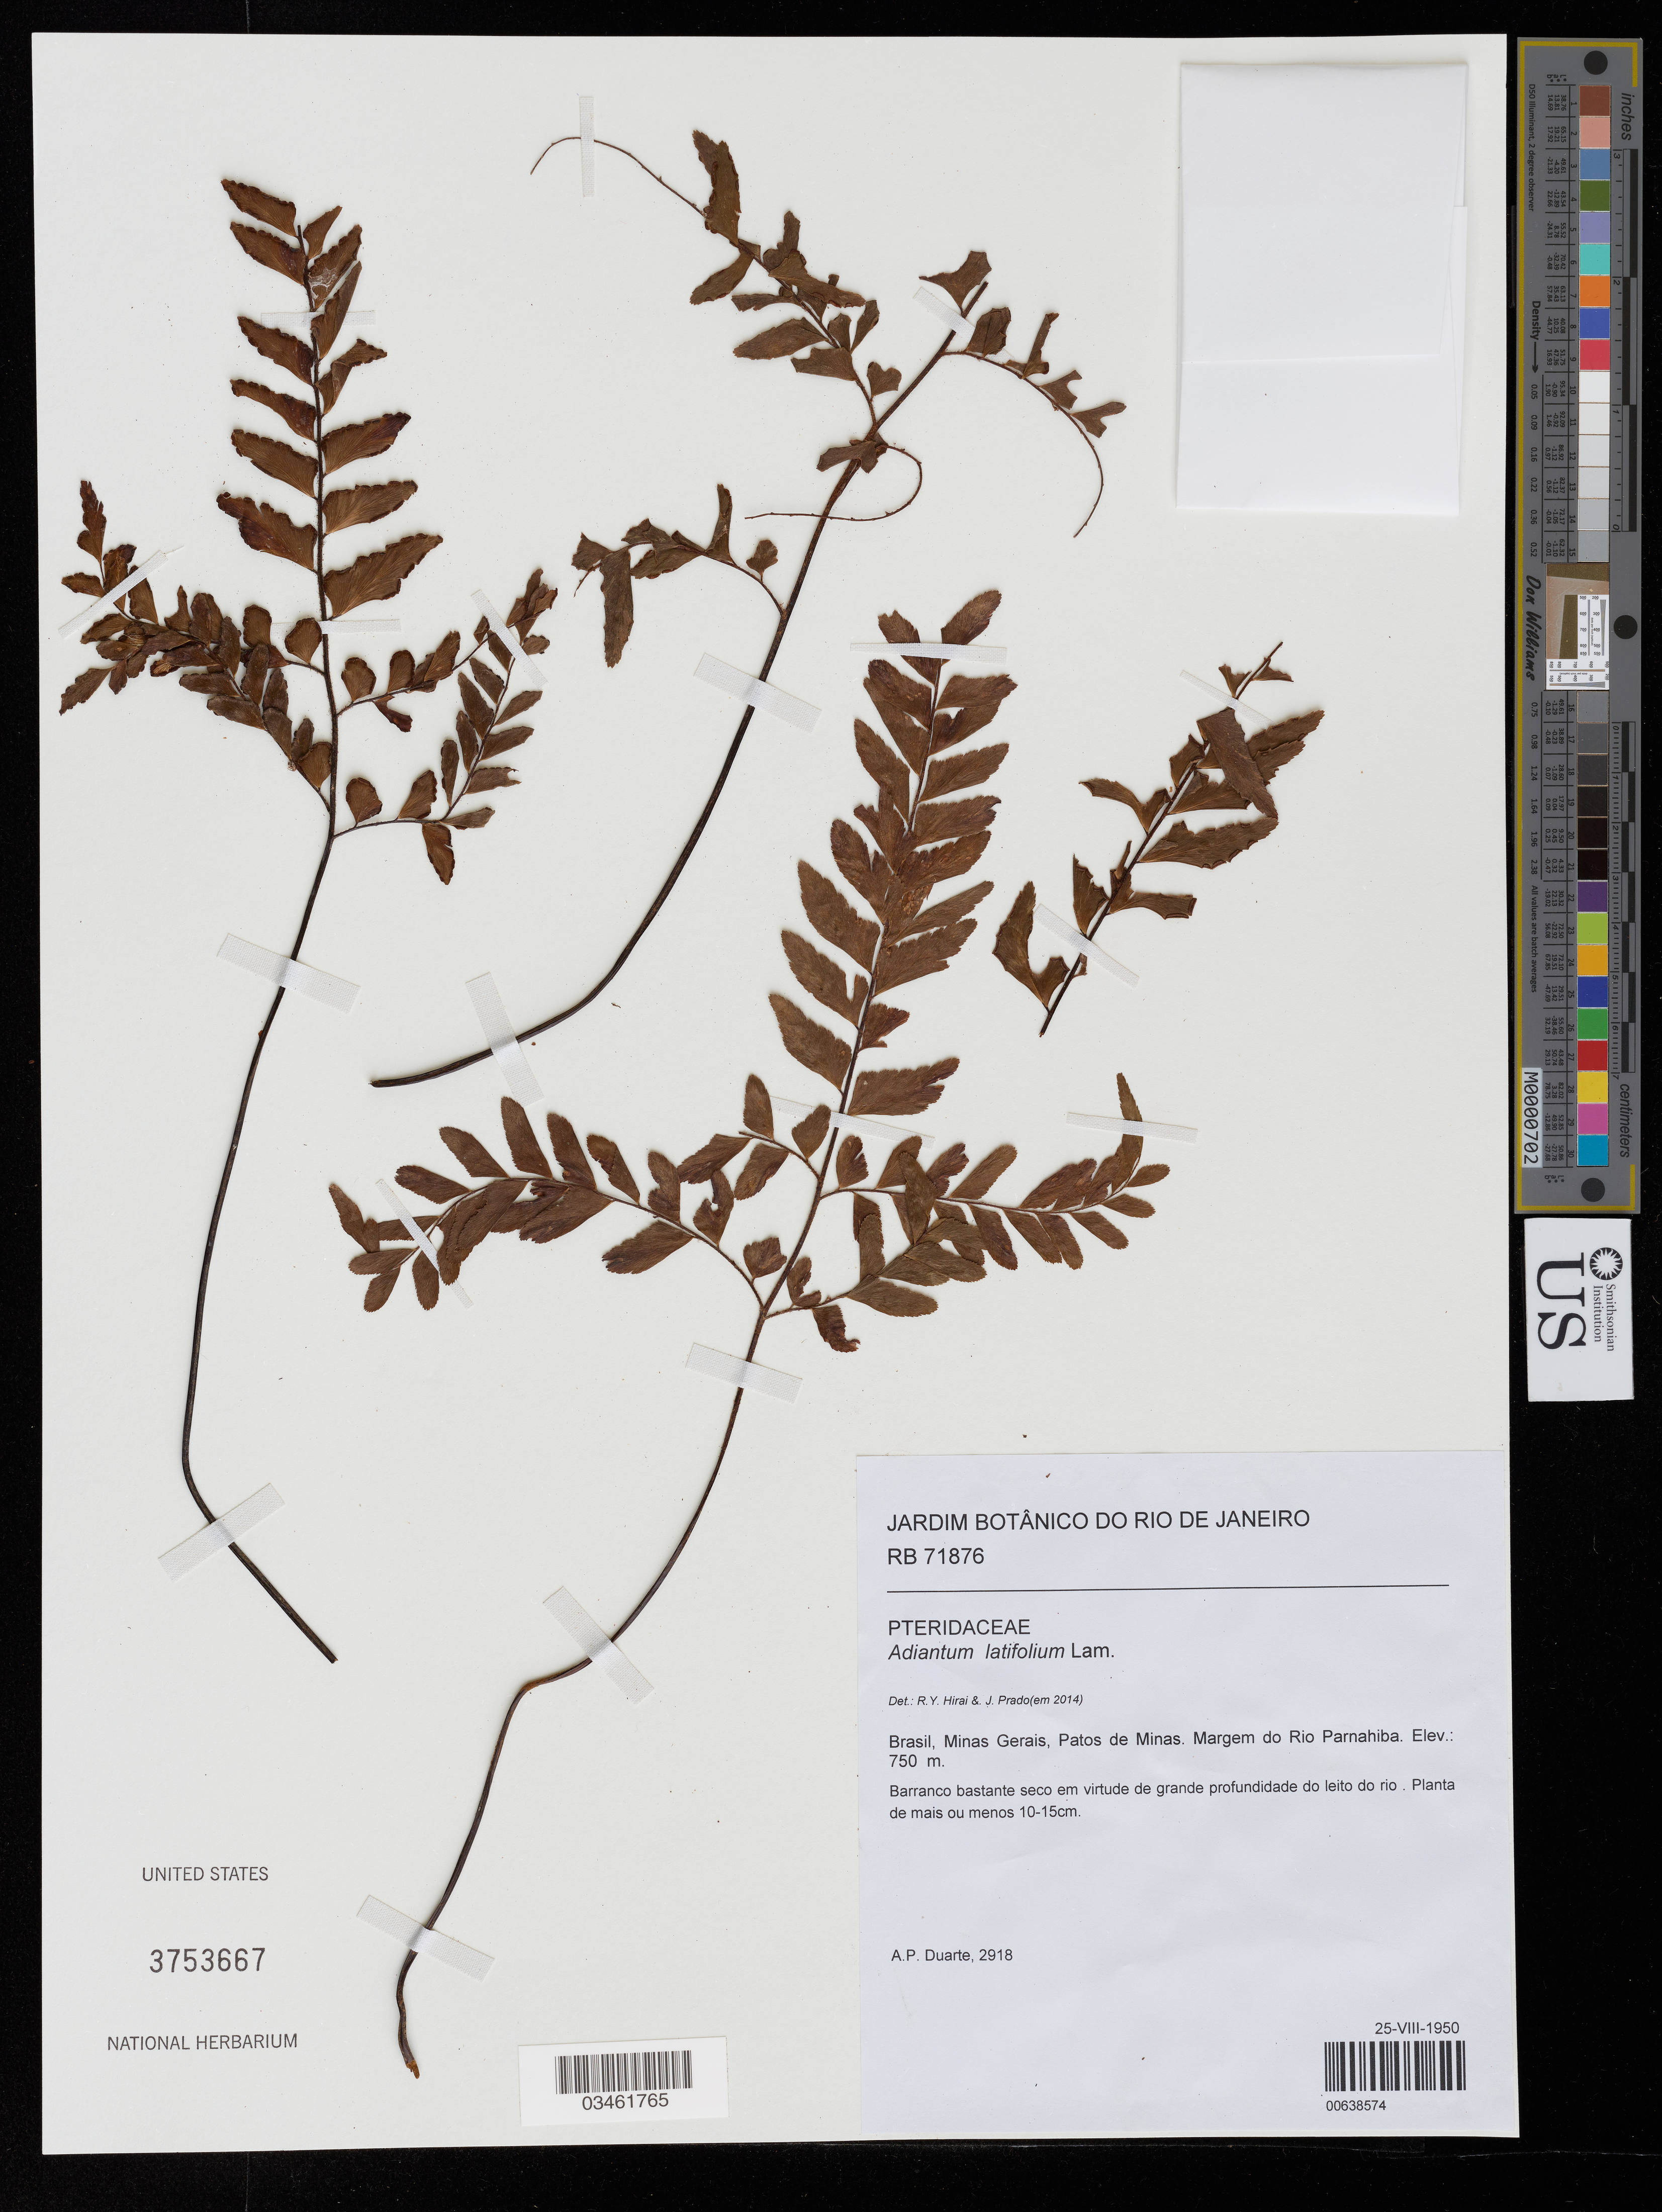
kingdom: Plantae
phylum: Tracheophyta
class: Polypodiopsida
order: Polypodiales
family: Pteridaceae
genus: Adiantum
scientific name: Adiantum latifolium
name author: Lam.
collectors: A. P. Duarte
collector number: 2918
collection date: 1950-08-25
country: Brazil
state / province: Minas Gerais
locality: Patos de Minas. Margemm do Rio Parnahiba.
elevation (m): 750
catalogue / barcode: US 3753667